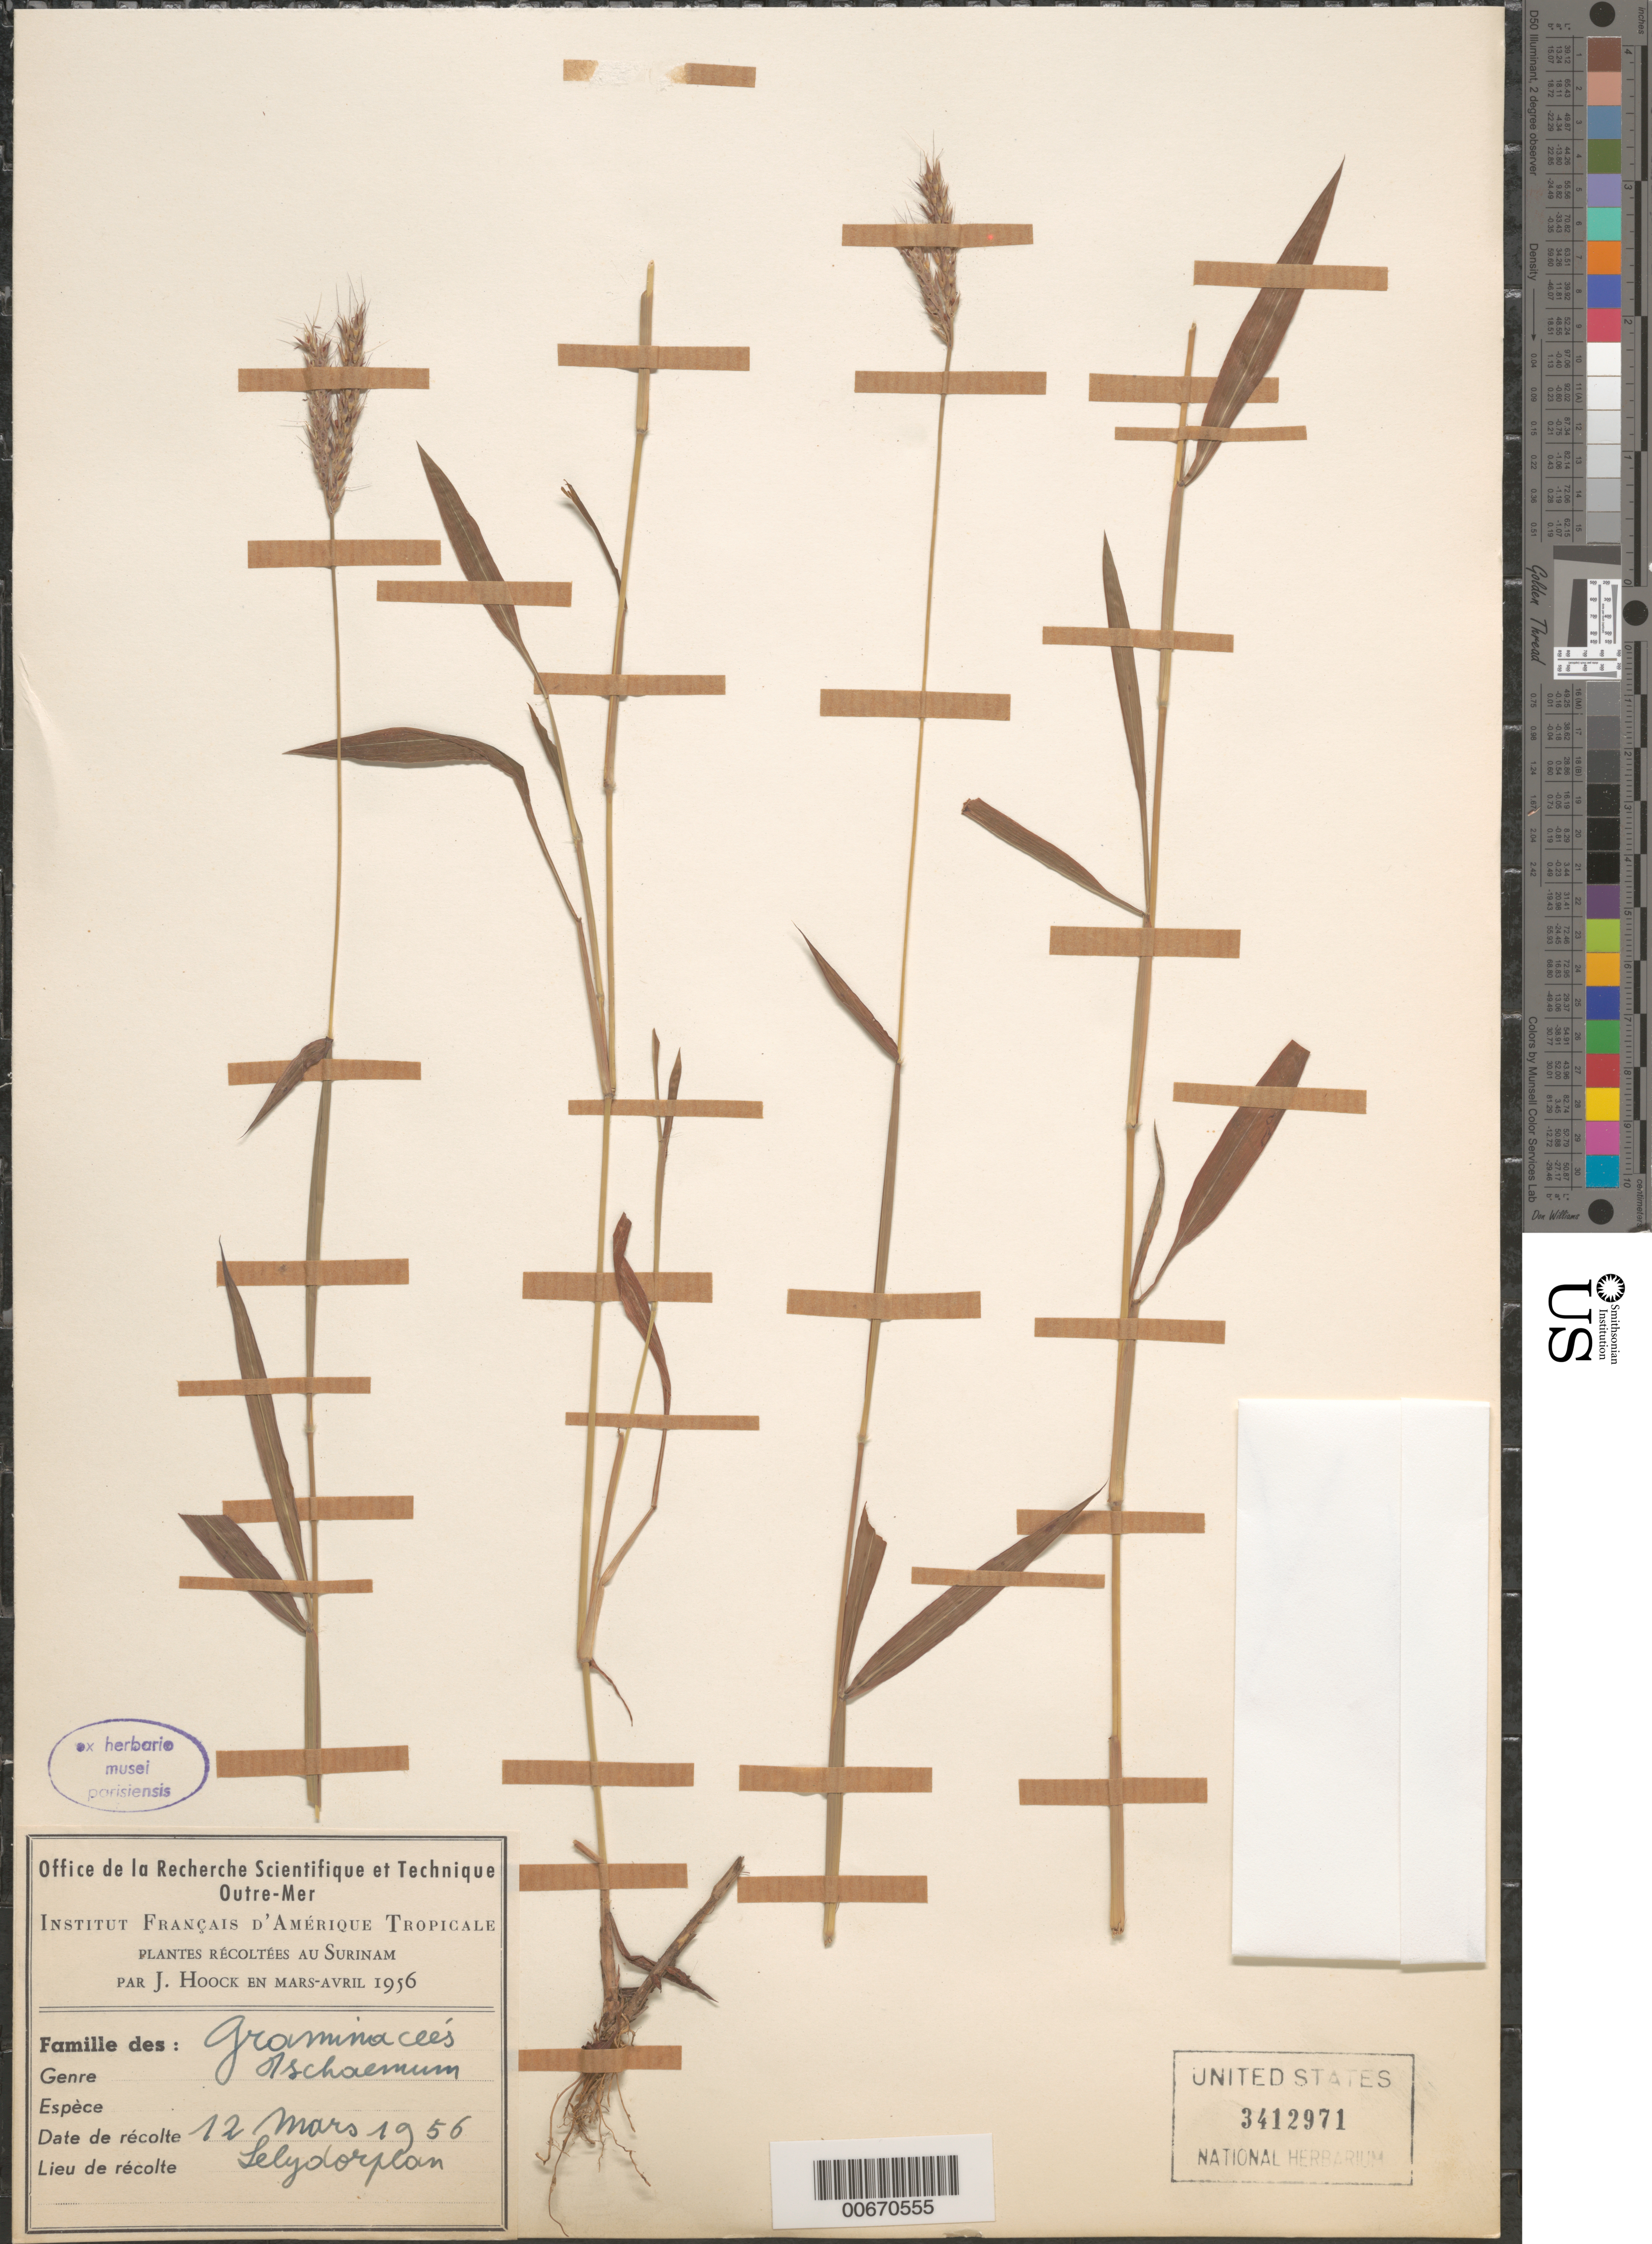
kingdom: Plantae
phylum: Tracheophyta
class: Liliopsida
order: Poales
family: Poaceae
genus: Ischaemum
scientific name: Ischaemum sp.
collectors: J. Hoock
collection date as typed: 12-Mar-56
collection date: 1956-03-12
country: Suriname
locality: Lelydorplan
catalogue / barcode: US 3412971